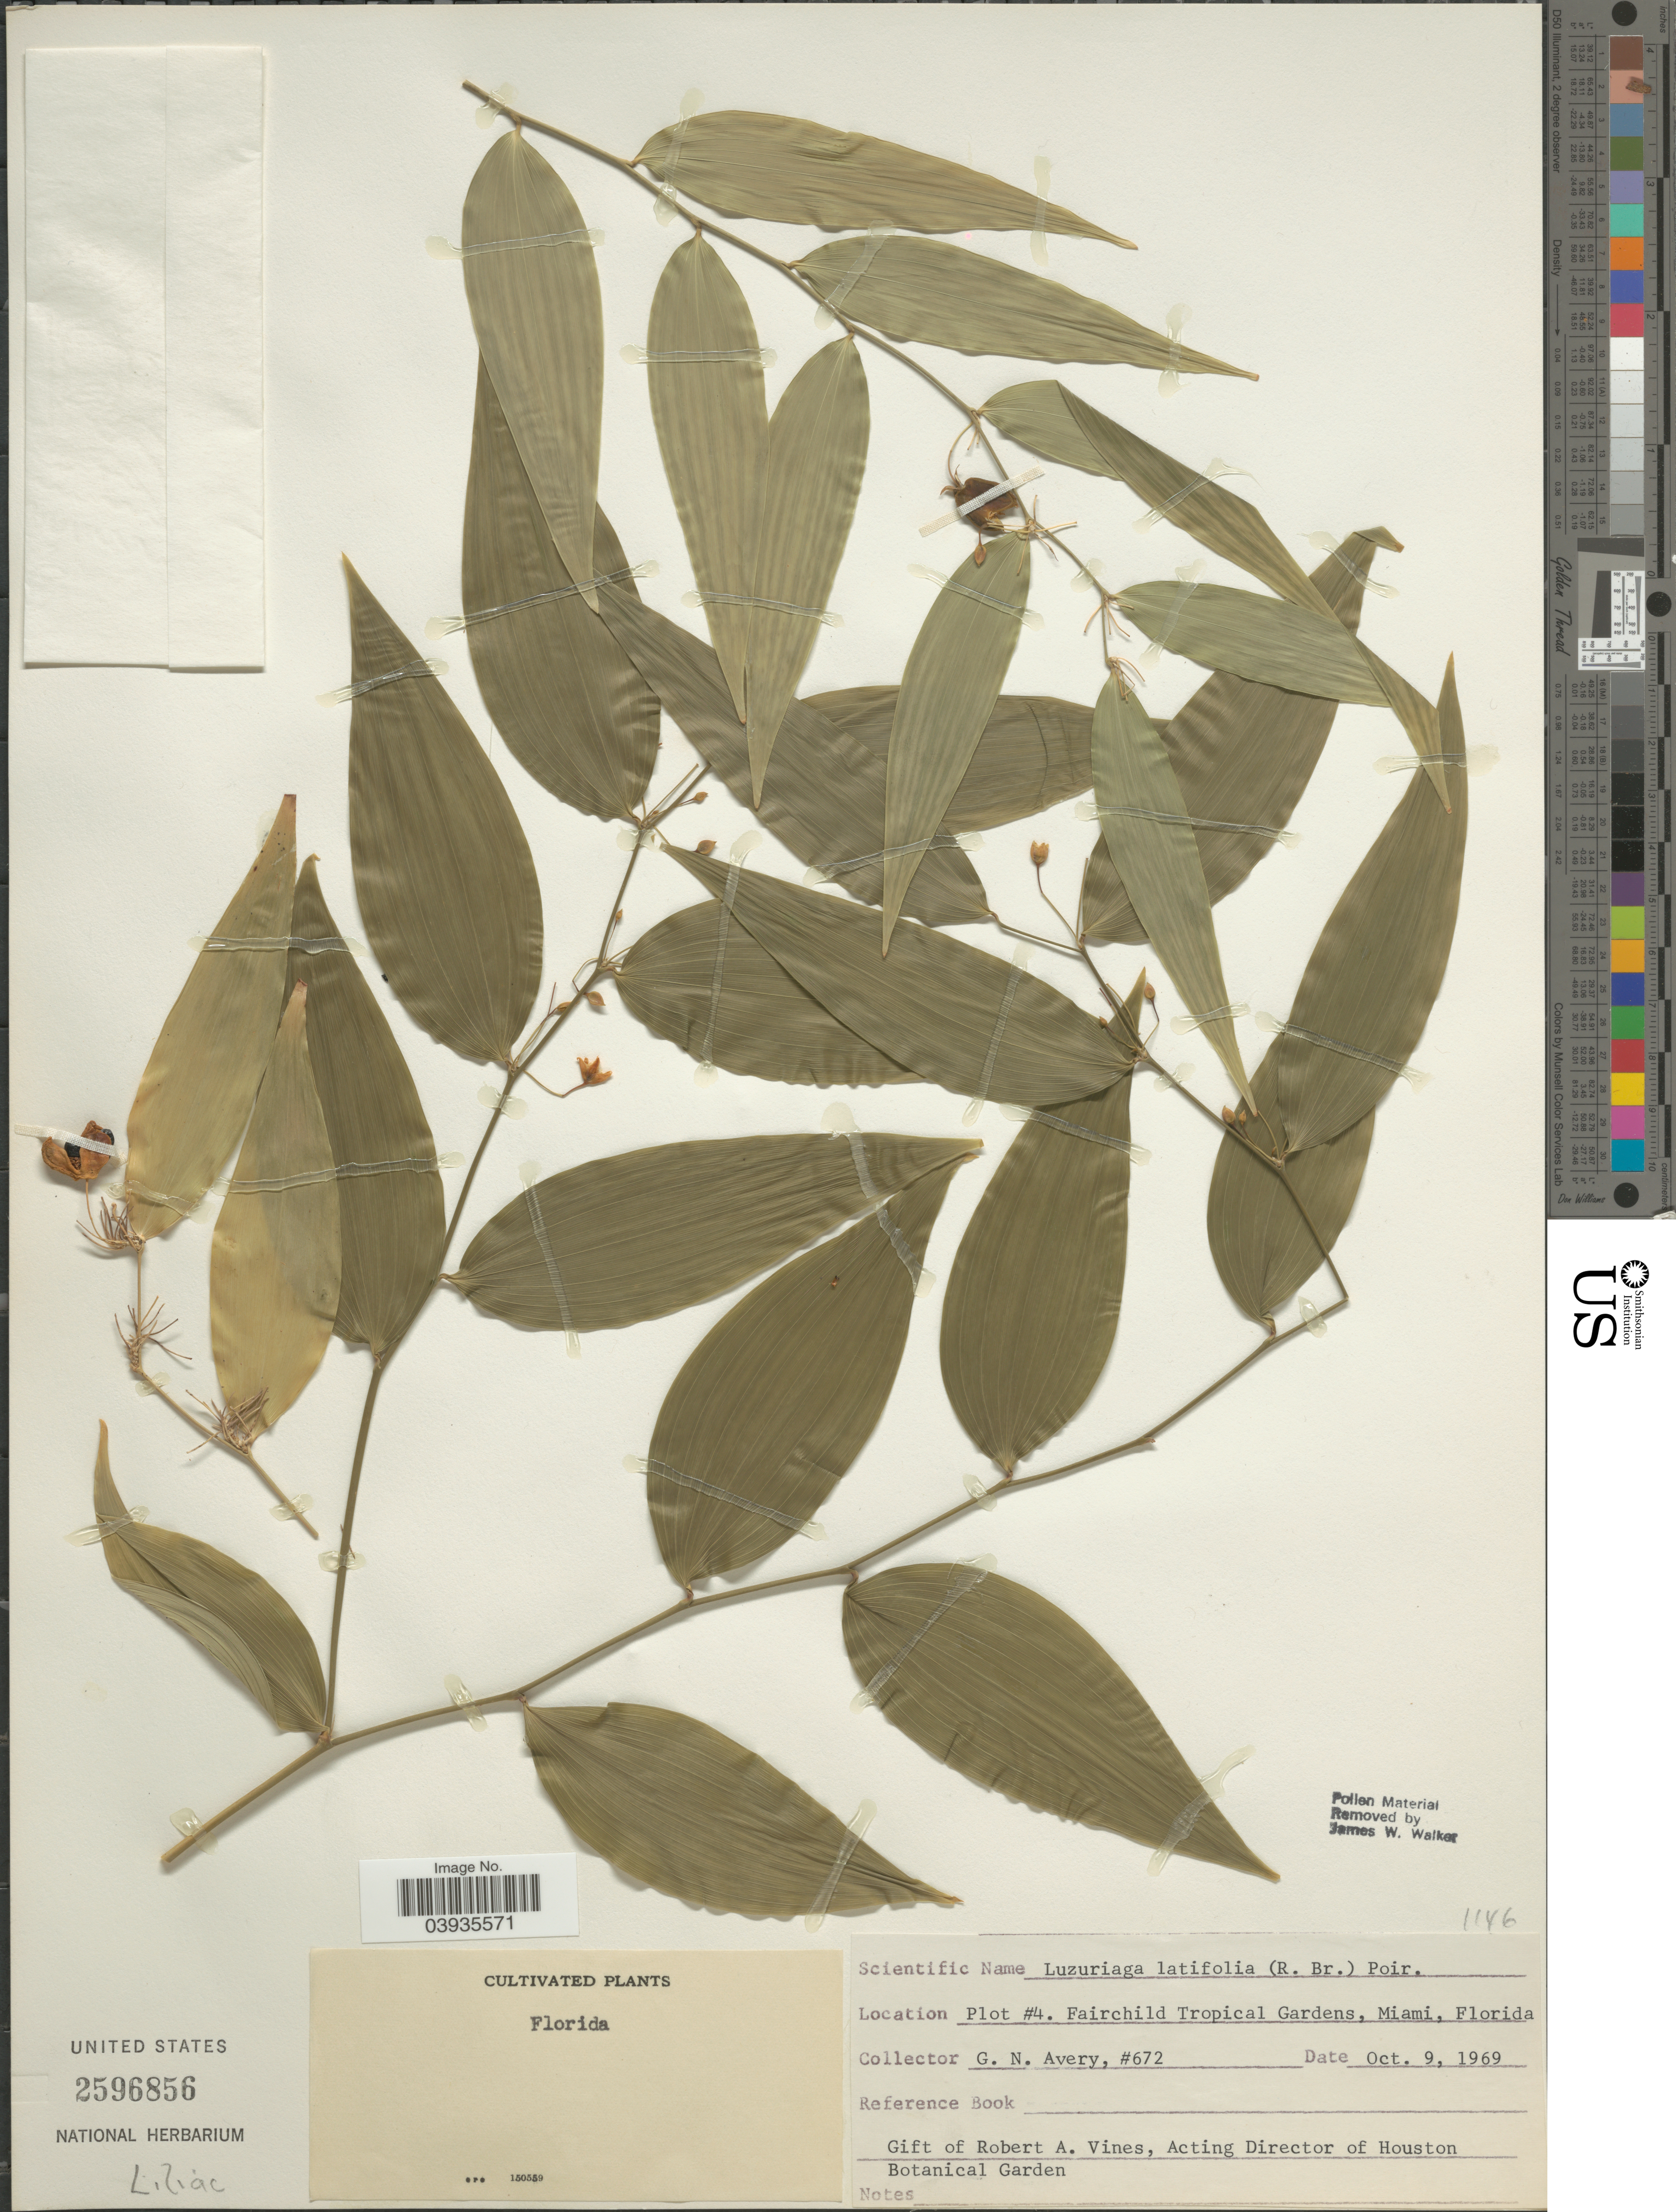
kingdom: Plantae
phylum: Tracheophyta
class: Liliopsida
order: Liliales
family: Alstroemeriaceae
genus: Luzuriaga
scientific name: Luzuriaga latifolia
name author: (R. Br.) Poir.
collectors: G. N. Avery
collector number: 672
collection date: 1969-10-09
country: United States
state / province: Florida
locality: Plot #4. Fairchild Tropical Gardens, Miami.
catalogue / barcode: US 2596856